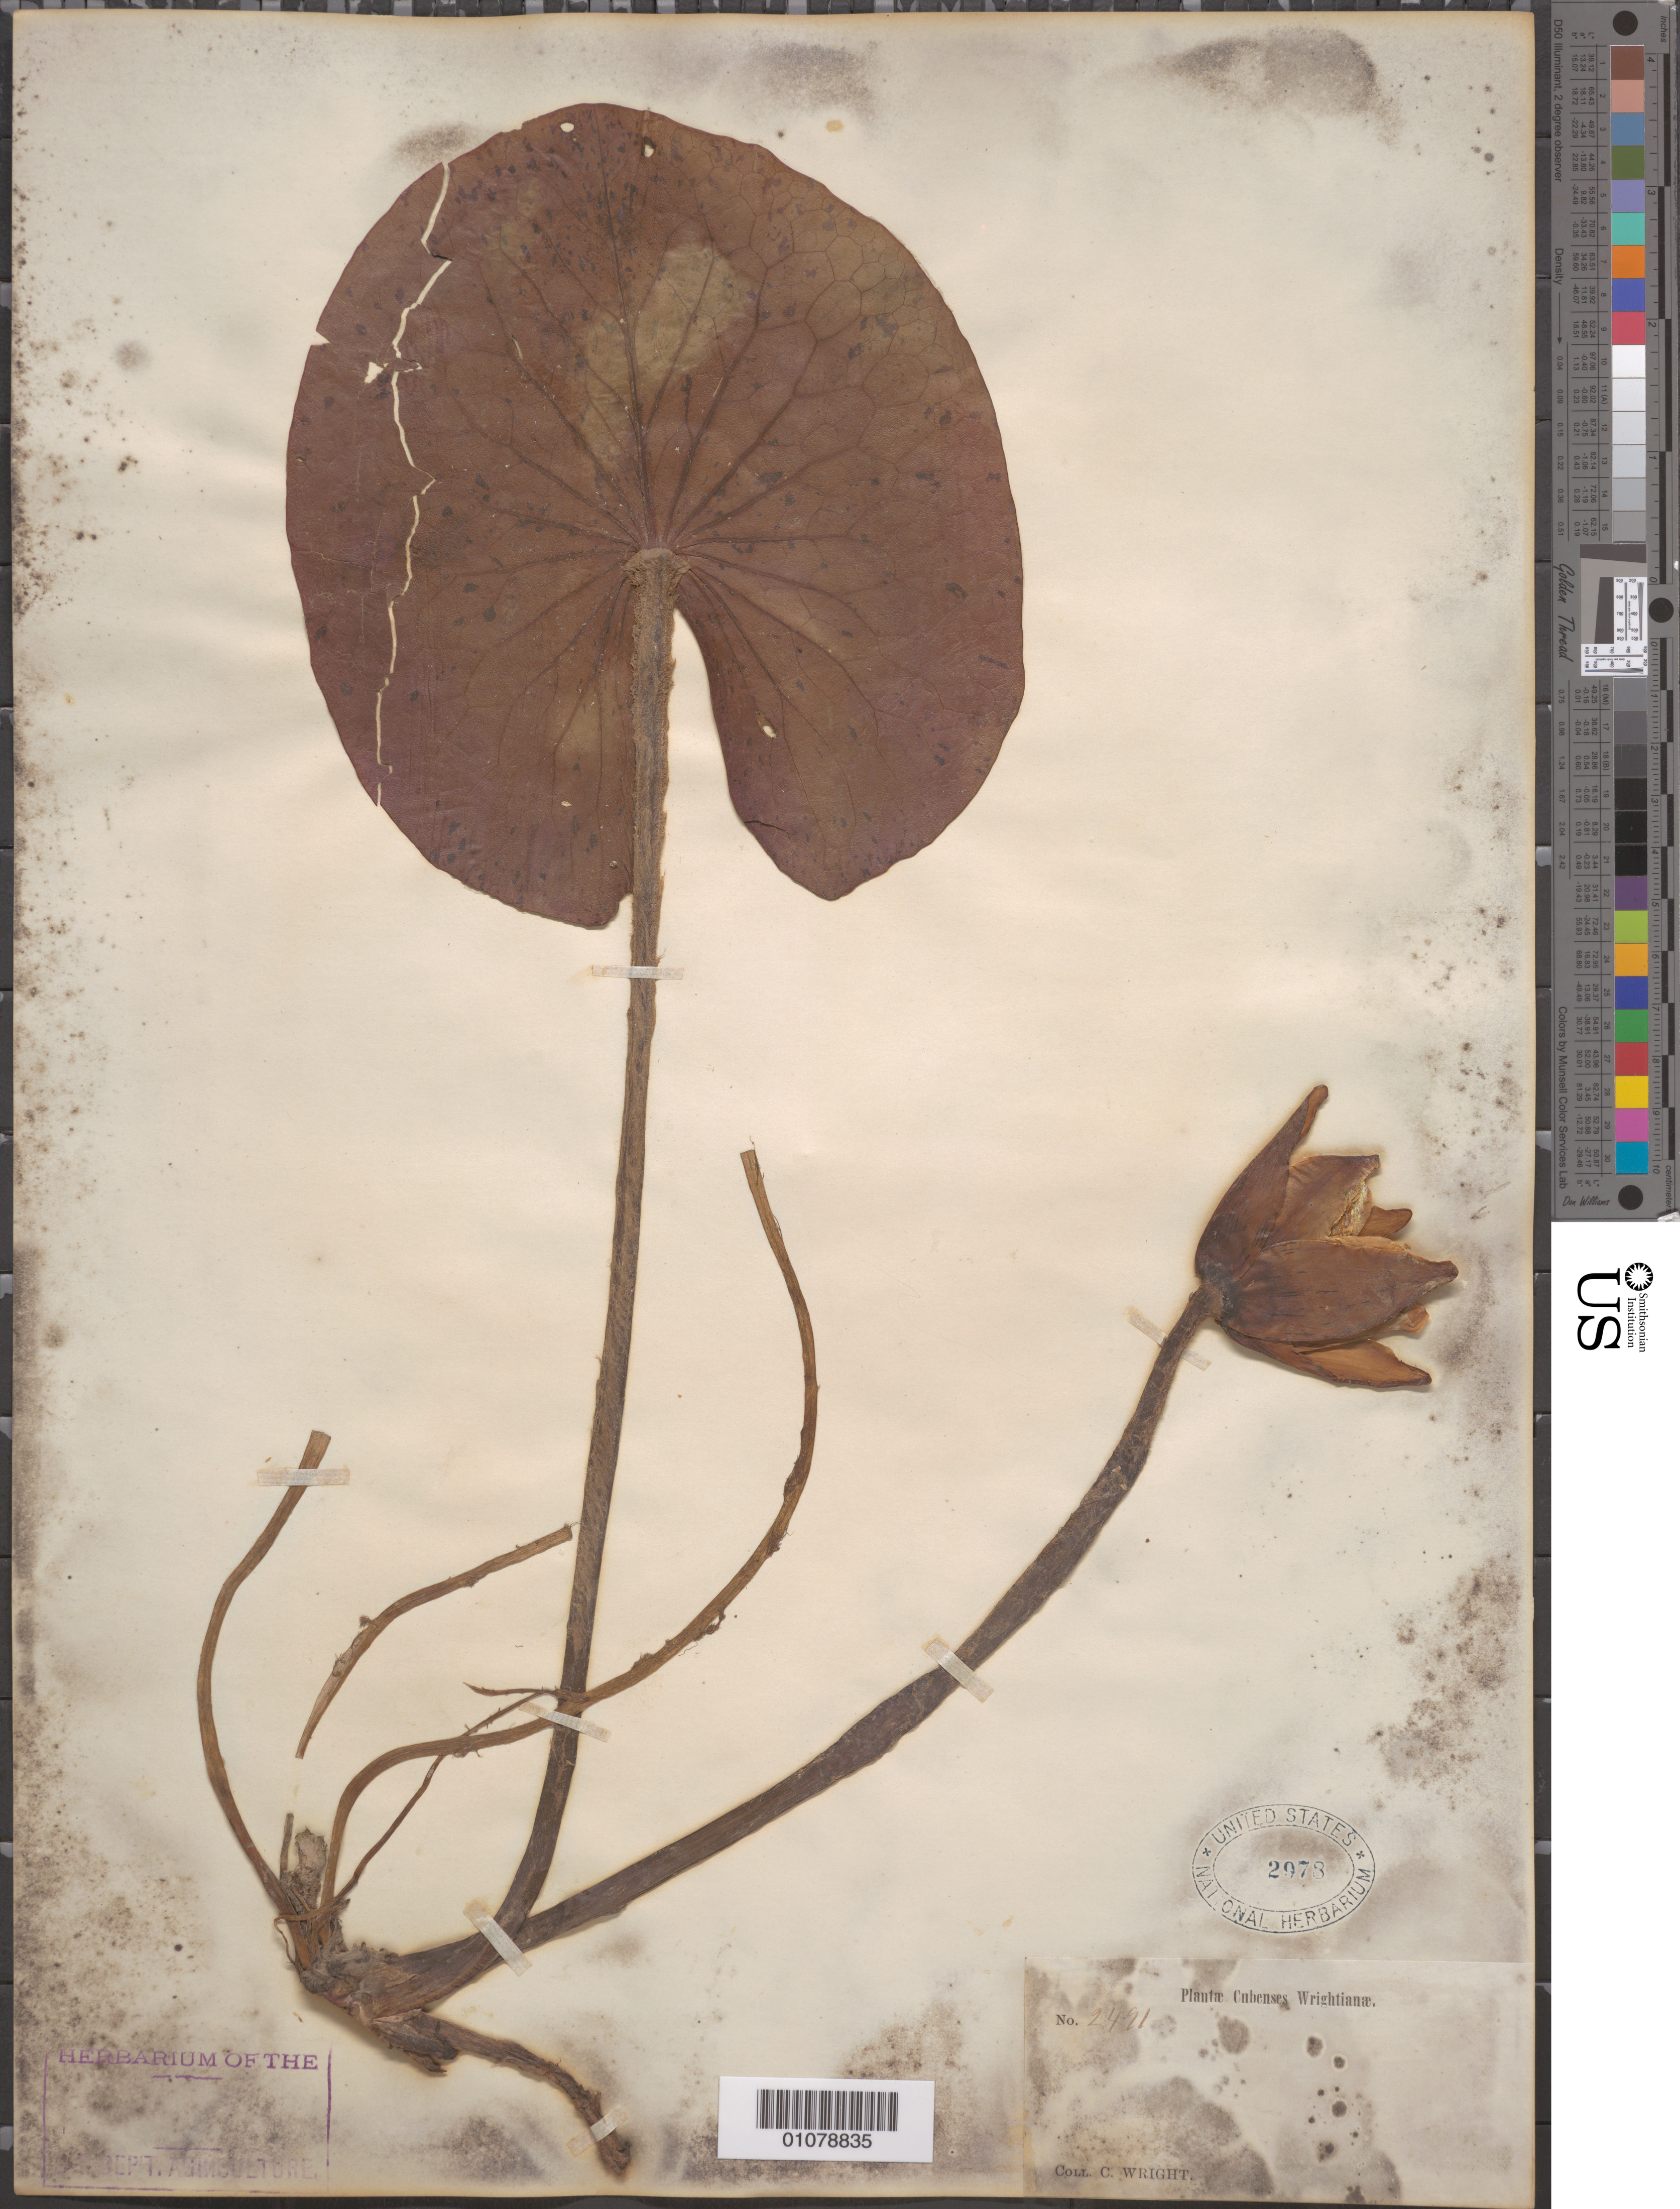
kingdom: Plantae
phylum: Tracheophyta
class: Magnoliopsida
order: Nymphaeales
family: Nymphaeaceae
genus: Nymphaea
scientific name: Nymphaea amazonum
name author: Mart. & Zucc.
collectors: C. Wright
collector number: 2491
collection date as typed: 1800 to 1899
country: Cuba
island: Cuba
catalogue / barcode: US 2978